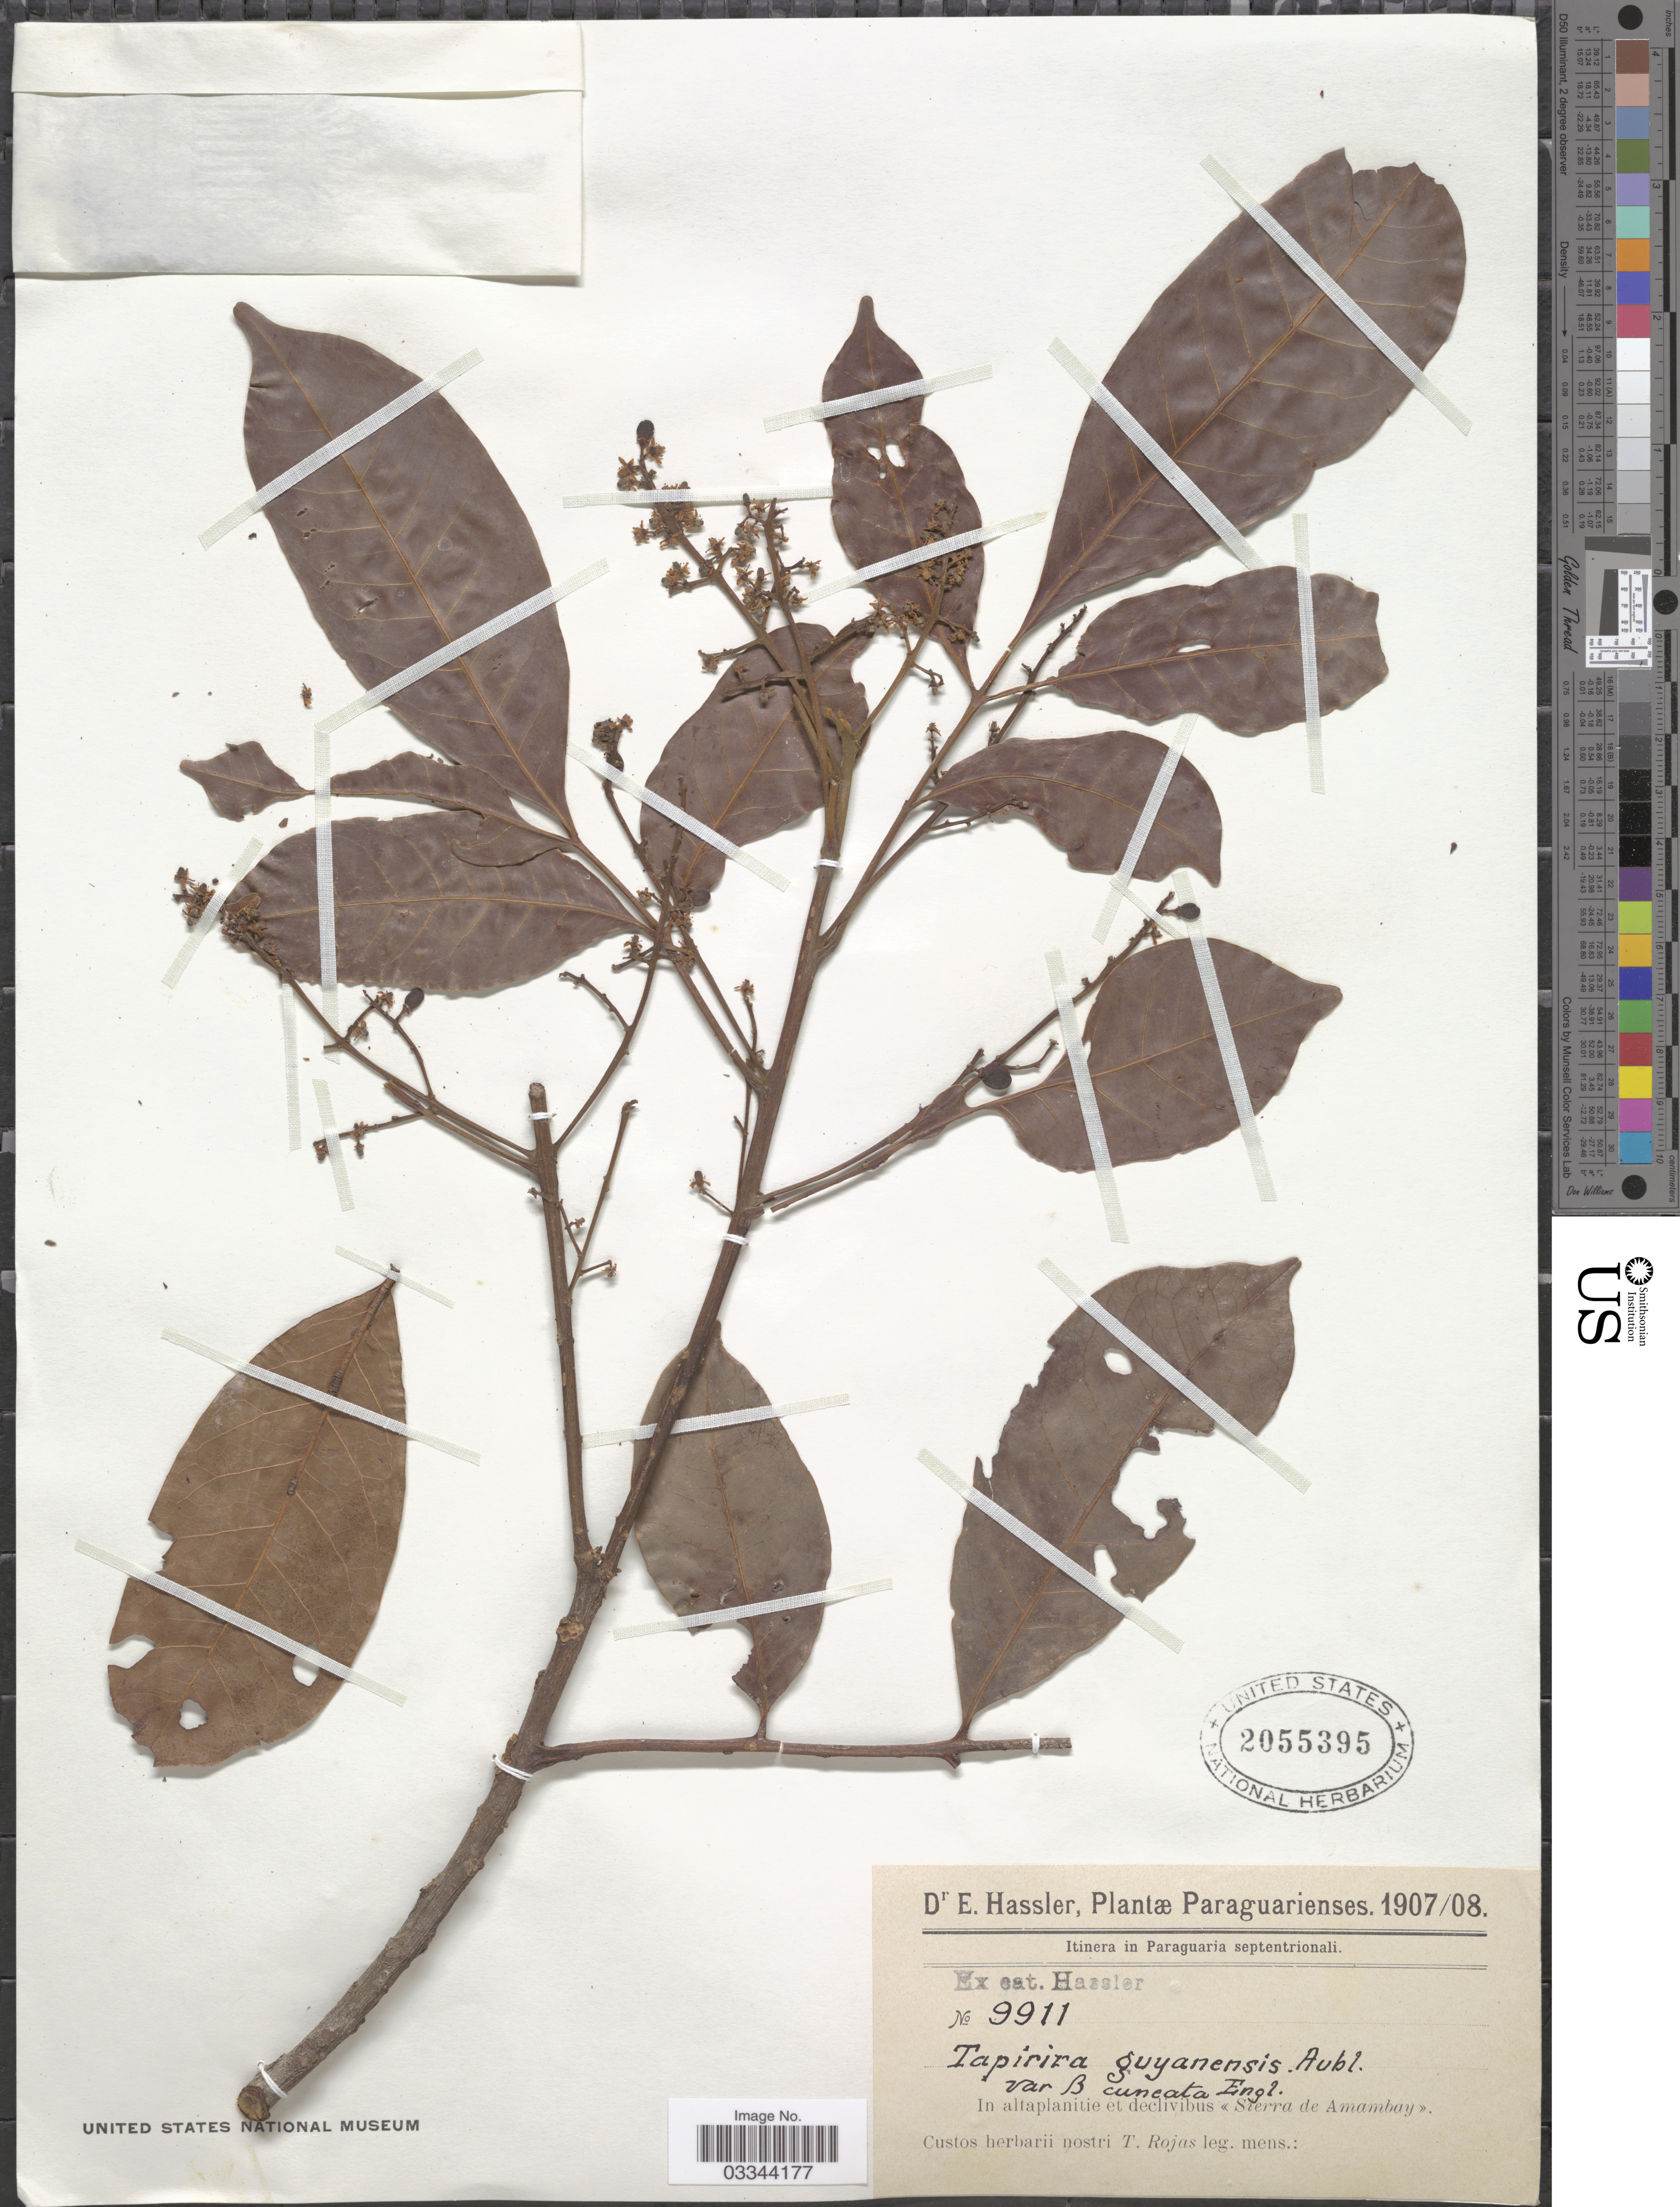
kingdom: Plantae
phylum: Tracheophyta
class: Magnoliopsida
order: Sapindales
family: Anacardiaceae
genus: Tapirira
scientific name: Tapirira guianensis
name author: Aubl.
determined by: Mitchell, John D.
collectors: T. Rojas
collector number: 9911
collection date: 1907/1908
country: Paraguay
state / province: Amambay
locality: Paraguarienses. In altaplanitie et declivibus <<Sierra de Amambay>>.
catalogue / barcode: US 2055395